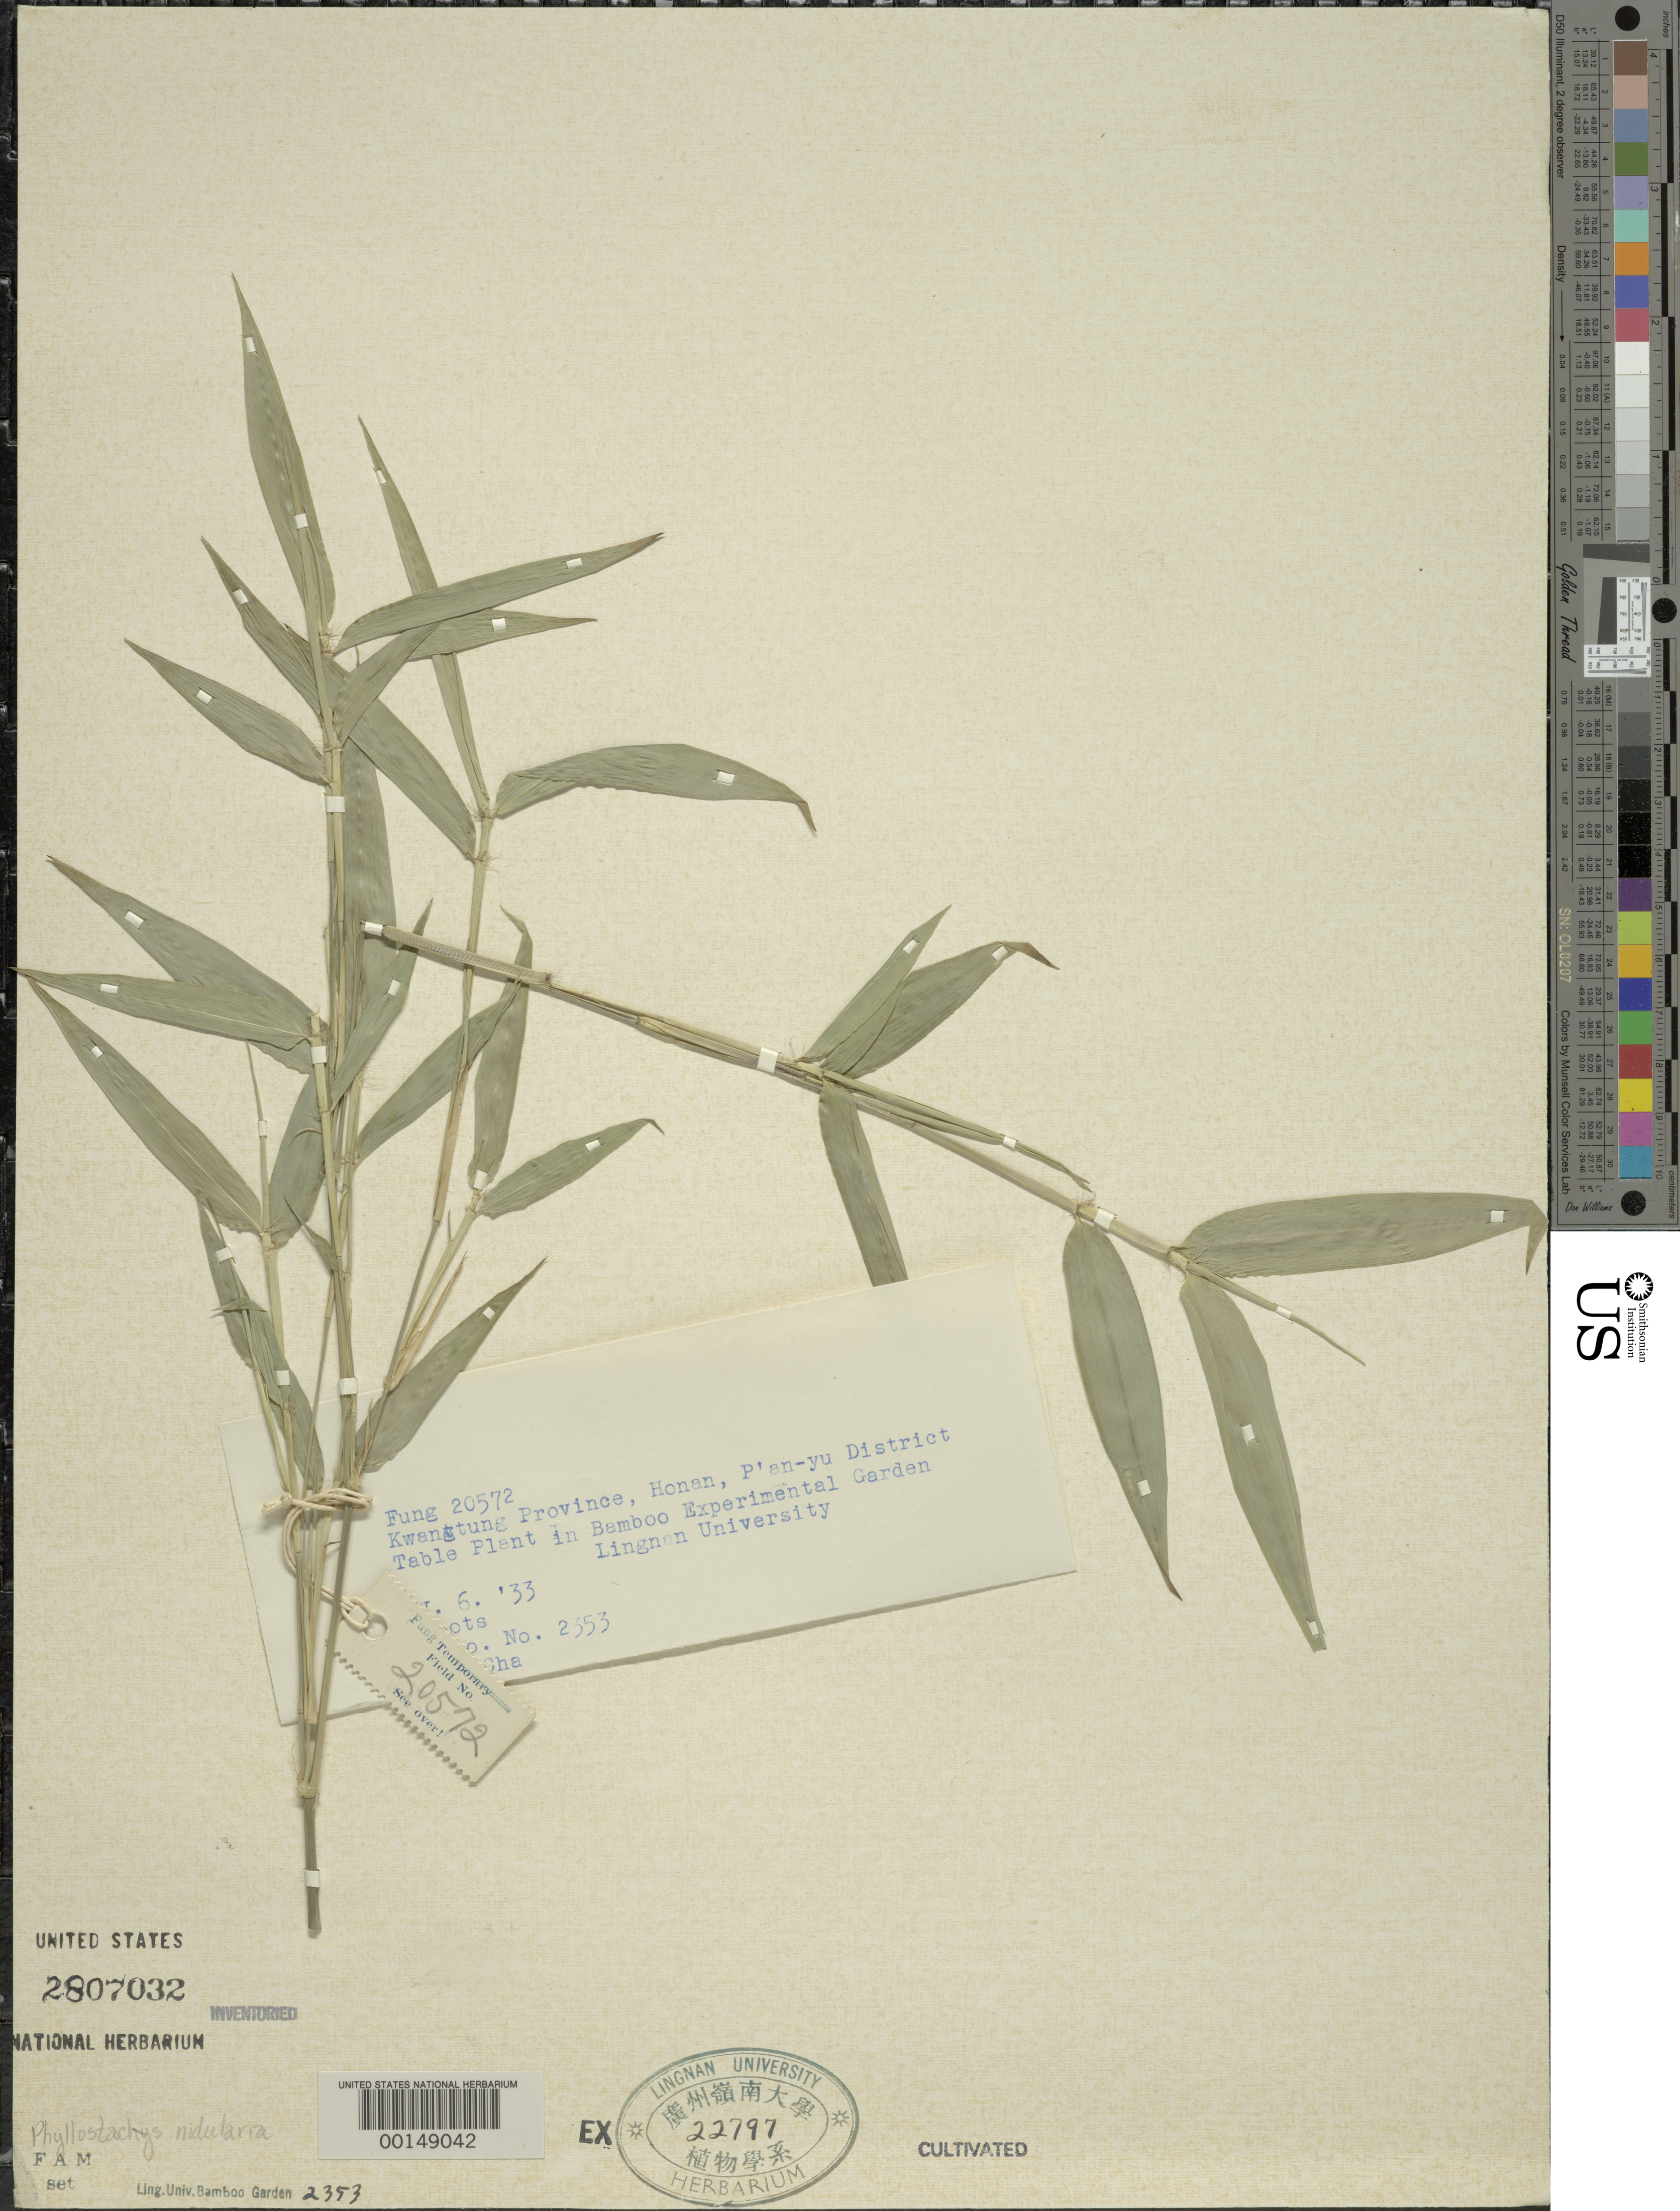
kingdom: Plantae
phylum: Tracheophyta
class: Liliopsida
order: Poales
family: Poaceae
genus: Phyllostachys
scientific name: Phyllostachys nidularia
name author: Munro ex Fenzi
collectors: H. L. Fung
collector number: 20572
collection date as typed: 06 Apr 1933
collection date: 1933-04-06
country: China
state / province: Guangdong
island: Honam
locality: P'an-yu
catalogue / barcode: US 2807032